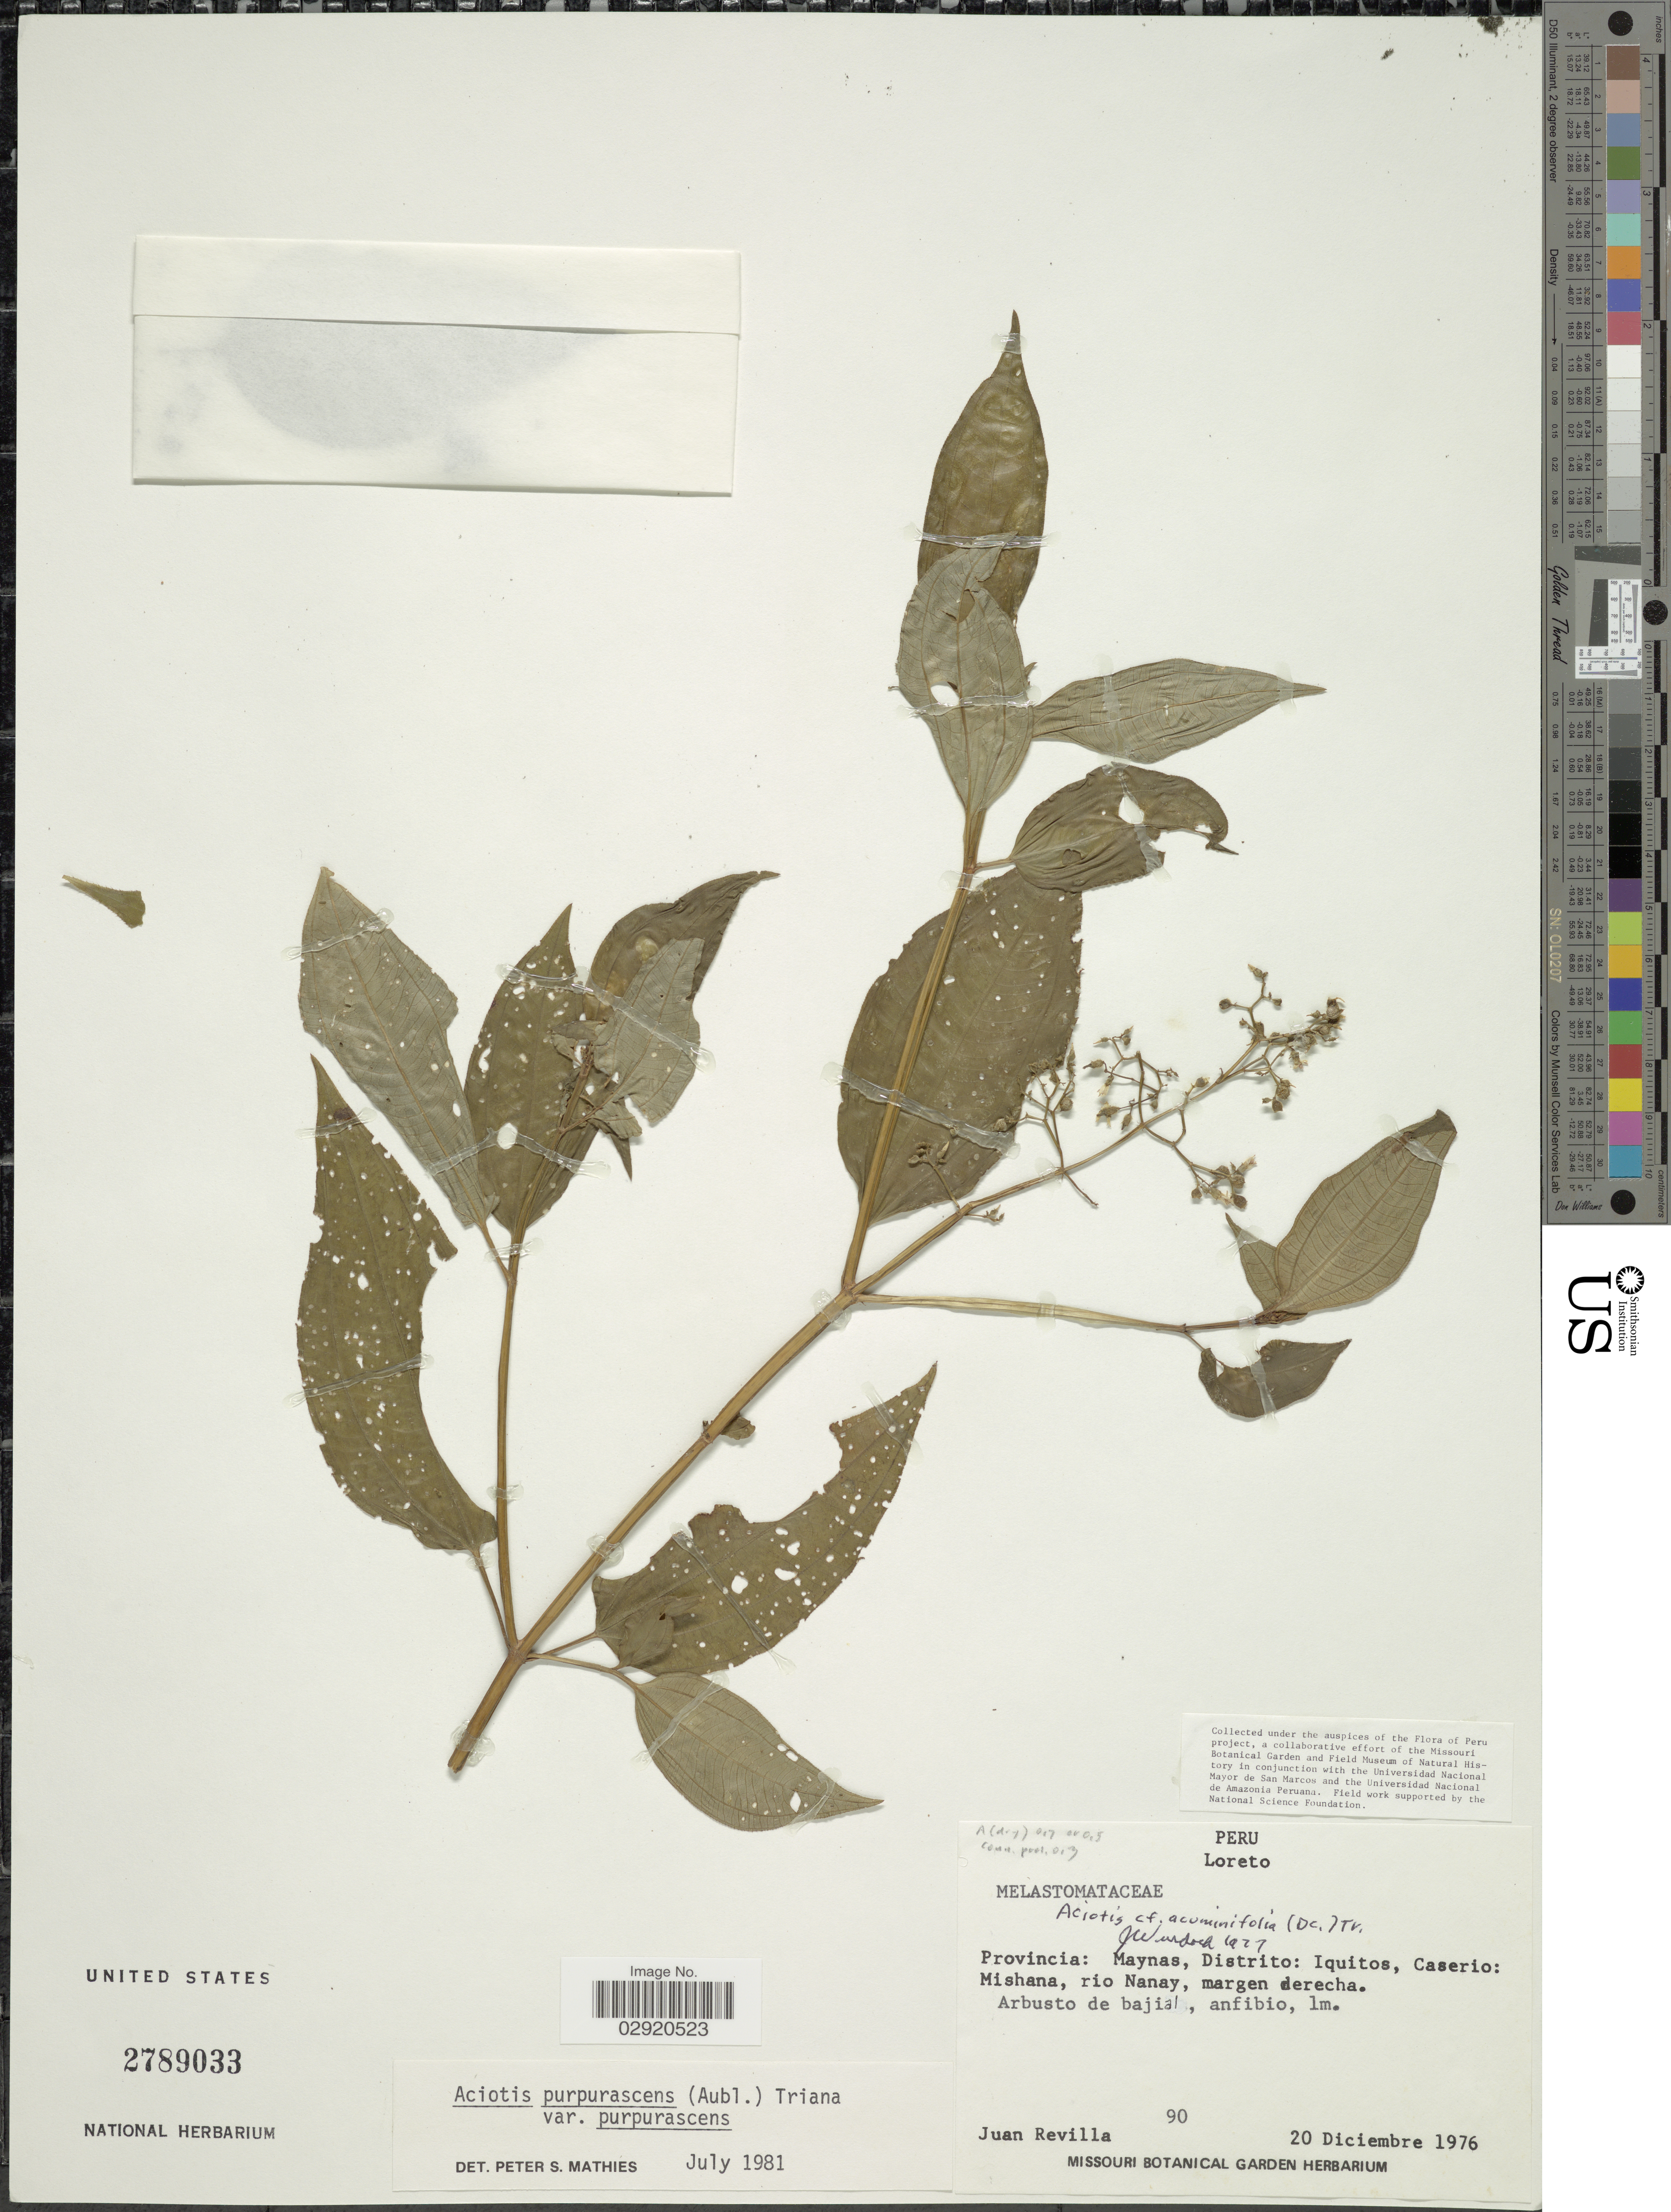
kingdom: Plantae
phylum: Tracheophyta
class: Magnoliopsida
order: Myrtales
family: Melastomataceae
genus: Aciotis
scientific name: Aciotis purpurascens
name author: (Aubl.) Triana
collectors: J. Revilla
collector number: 90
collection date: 1976-12-20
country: Peru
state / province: Loreto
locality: Provincia: Maynas, Distrito: Iquitos, Caserio: Mishana, rio Nanay.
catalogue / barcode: US 2789033